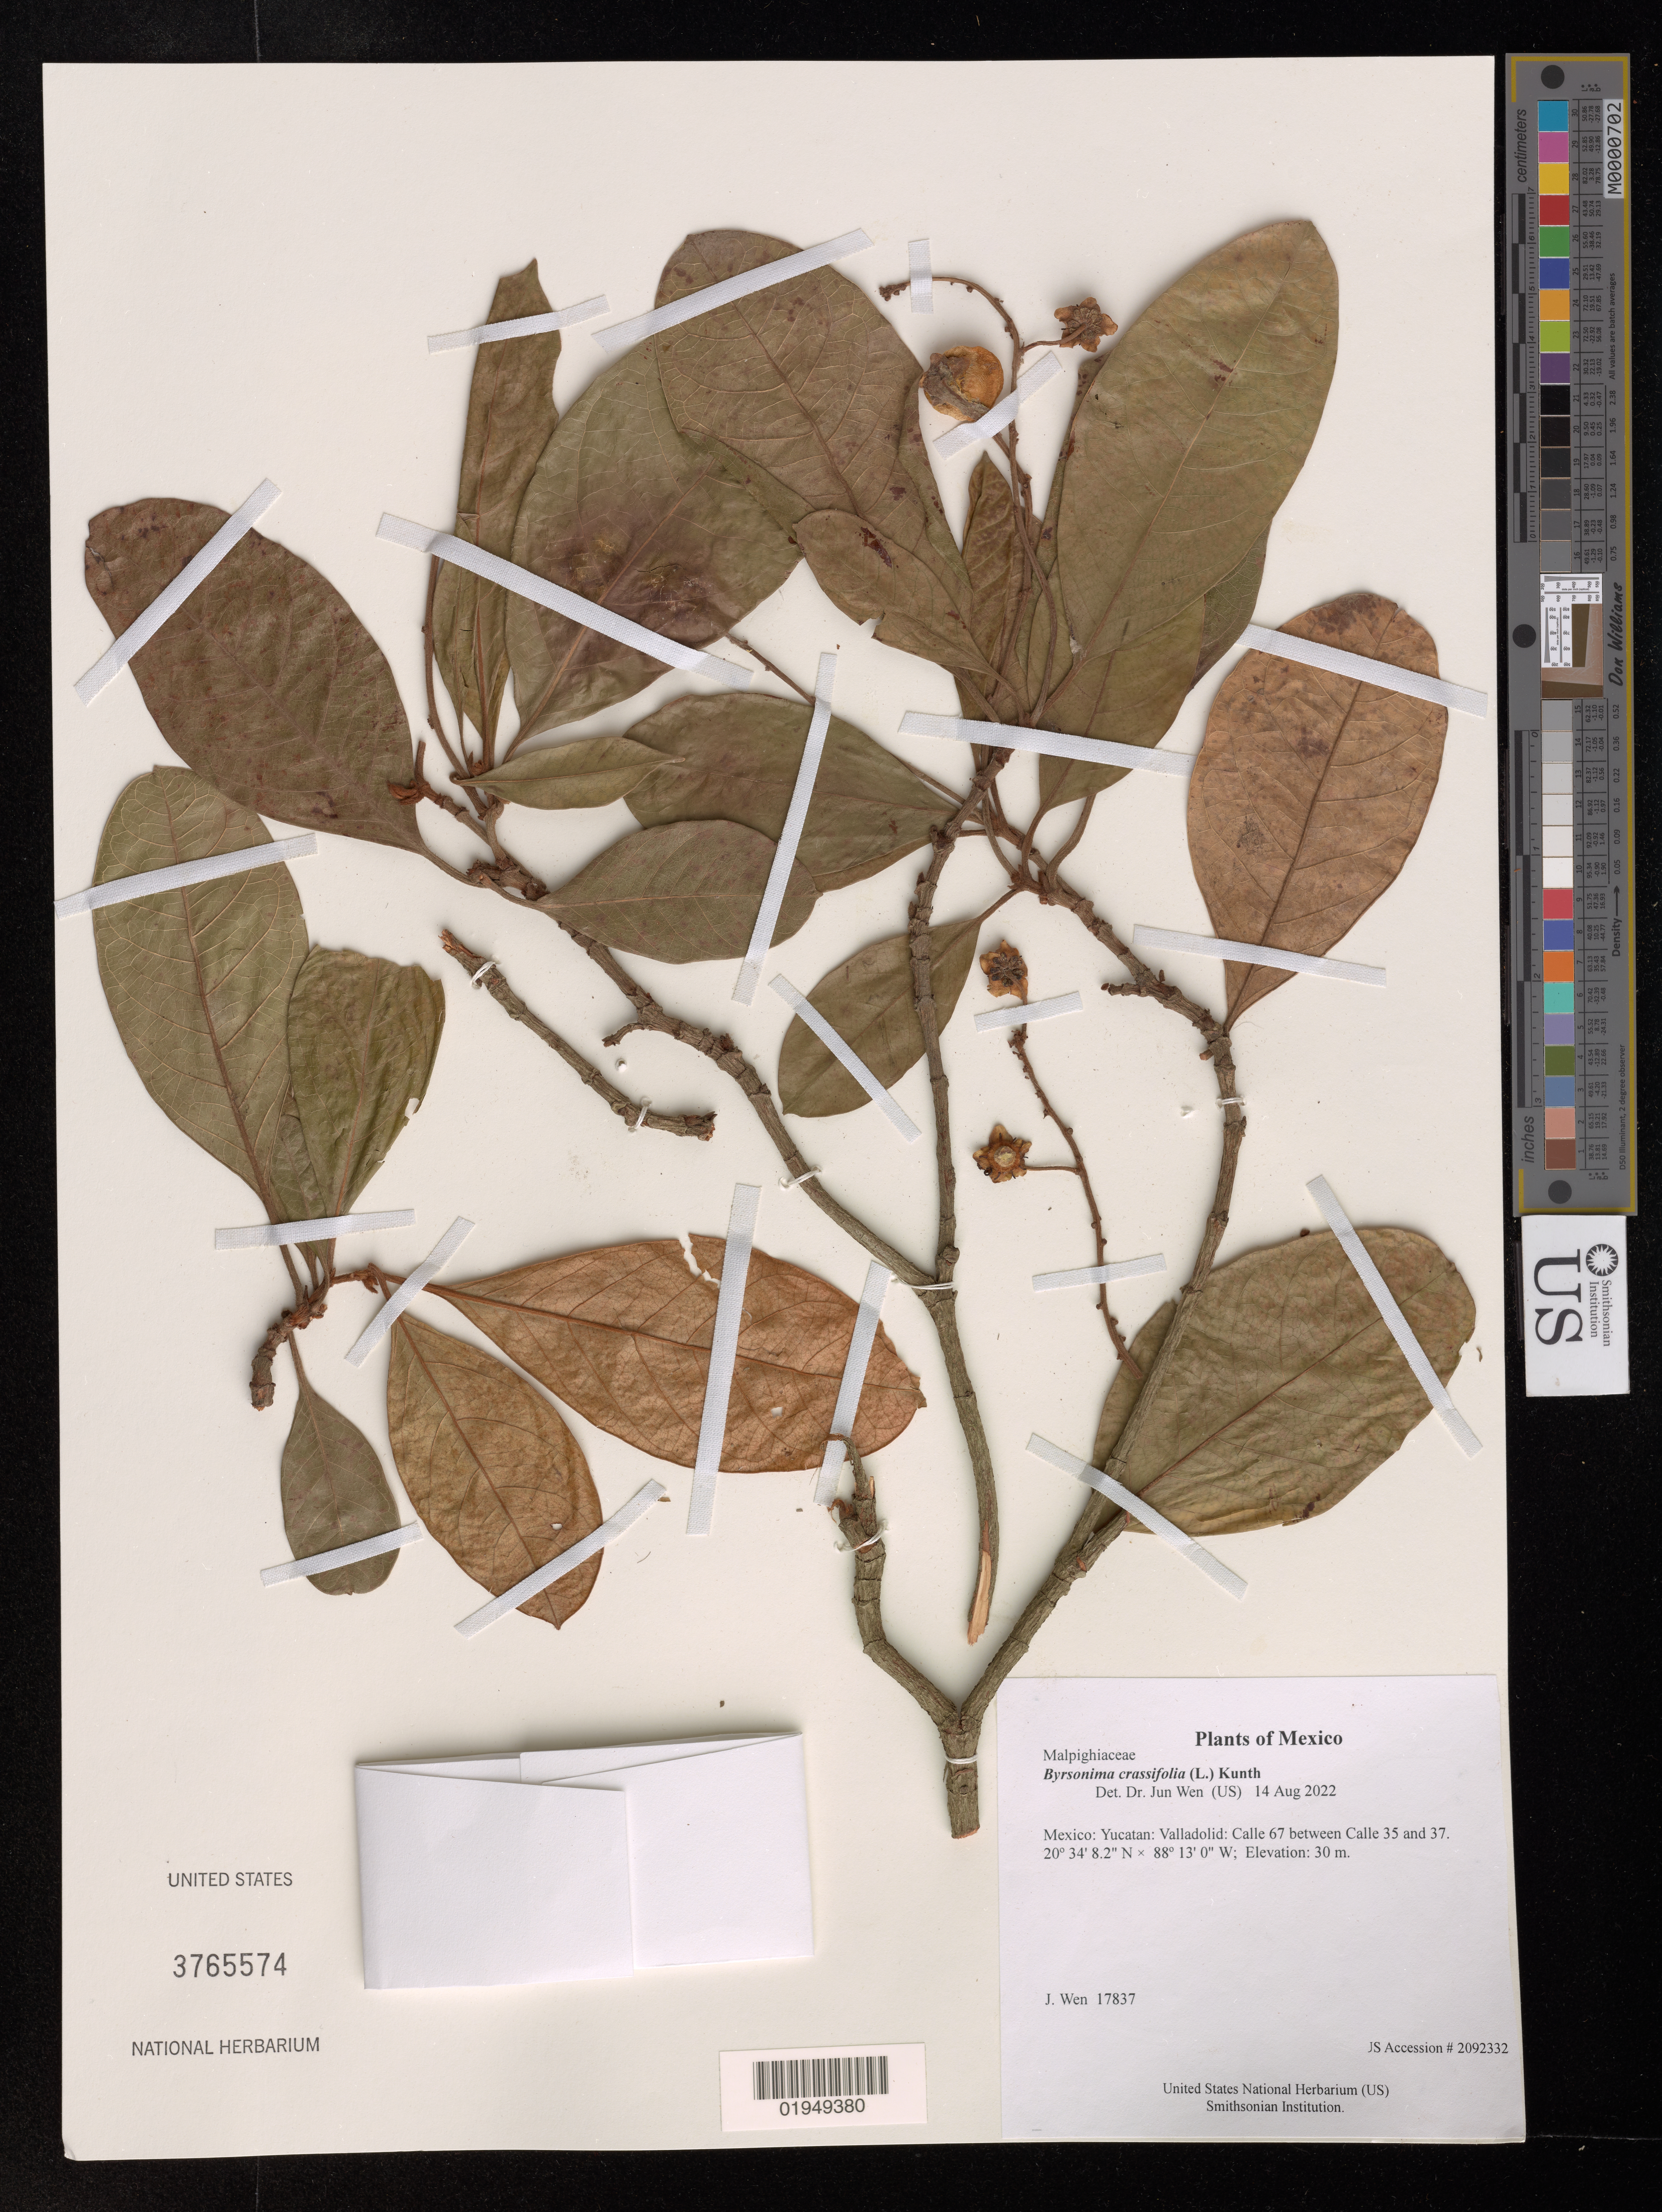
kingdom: Plantae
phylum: Tracheophyta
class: Magnoliopsida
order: Malpighiales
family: Malpighiaceae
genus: Byrsonima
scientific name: Byrsonima crassifolia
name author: (L.) Kunth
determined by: Wen, Jun, (BOT), Smithsonian Institution - National Museum of Natural History (UNITED STATES)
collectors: J. Wen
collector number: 17837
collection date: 2022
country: Mexico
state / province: Yucatan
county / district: Valladolid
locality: Calle 67 between Calle 35 and 37.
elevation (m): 30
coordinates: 20 341 37 N, 88 13 0 W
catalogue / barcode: US 3765574